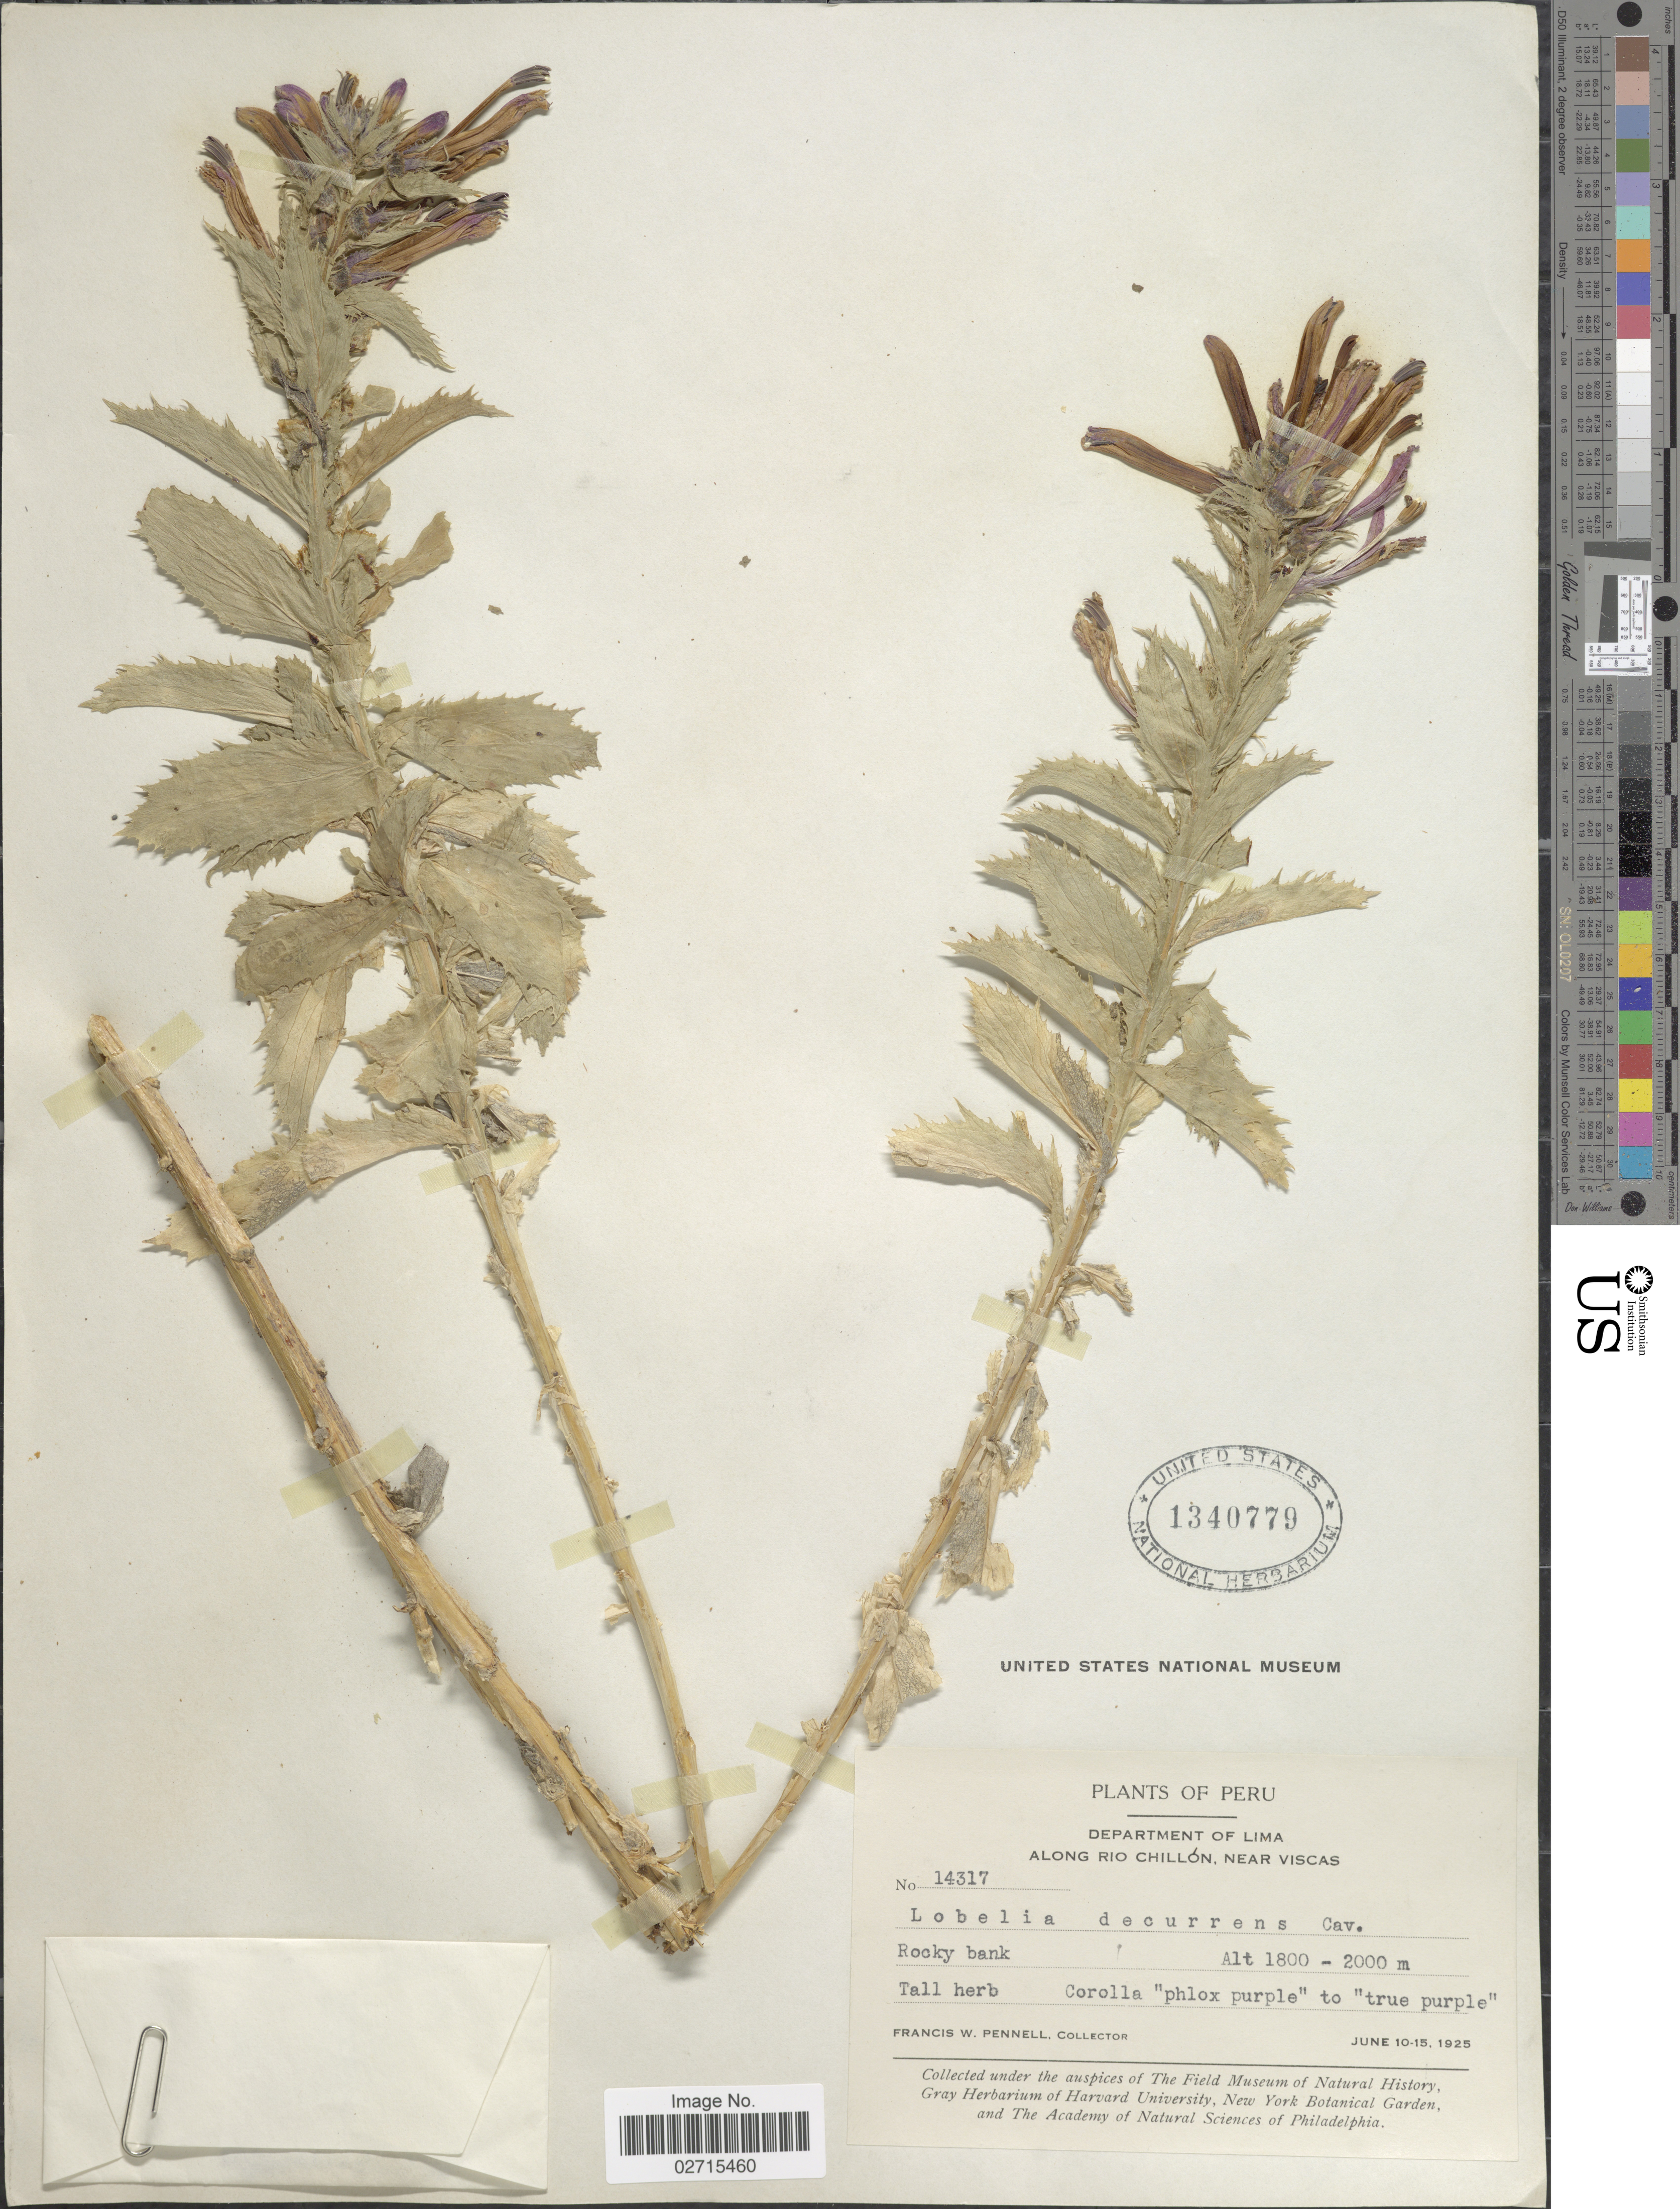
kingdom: Plantae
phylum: Tracheophyta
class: Magnoliopsida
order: Asterales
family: Campanulaceae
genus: Lobelia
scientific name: Lobelia decurrens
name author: Cav.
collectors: F. W. Pennell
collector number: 14317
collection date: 1925-06-10/1925-06-15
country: Peru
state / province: Lima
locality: Along Rio Chillon, near Viscas, rocky bank.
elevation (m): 1800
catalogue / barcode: US 1340779